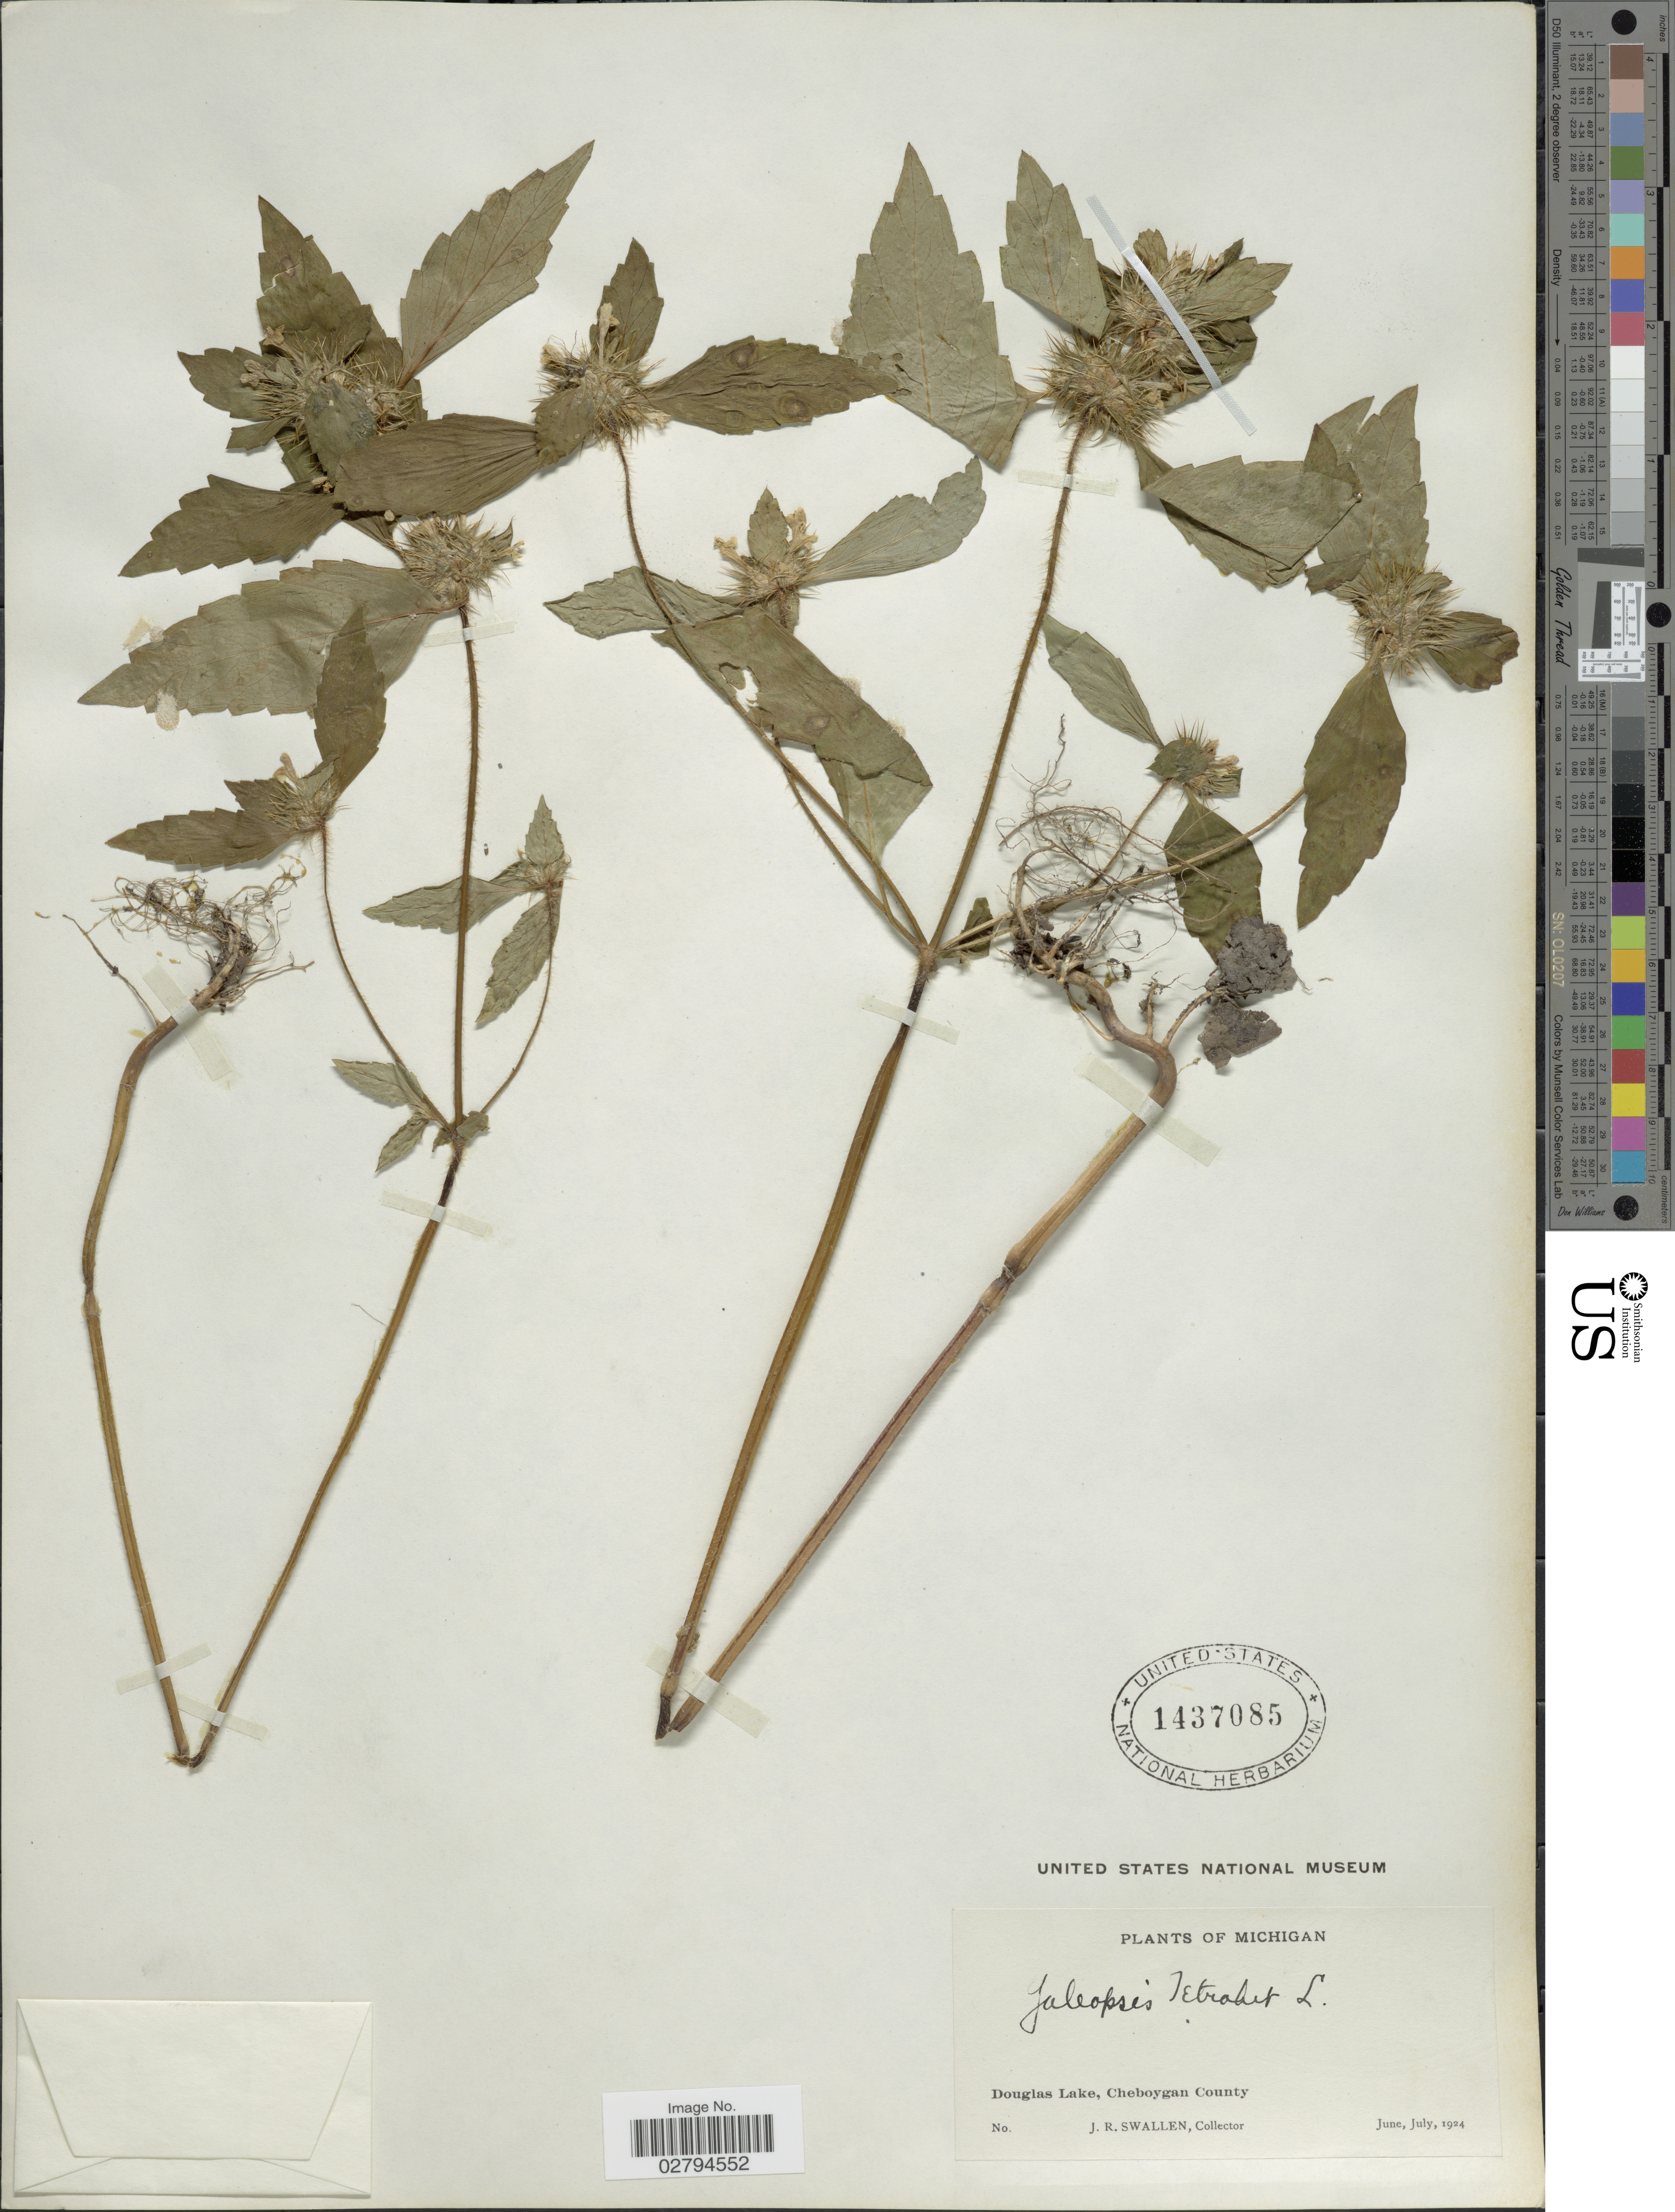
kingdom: Plantae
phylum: Tracheophyta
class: Magnoliopsida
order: Lamiales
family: Lamiaceae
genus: Galeopsis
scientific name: Galeopsis tetrahit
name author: L.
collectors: J. R. Swallen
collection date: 1924-06/1924-07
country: United States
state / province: Michigan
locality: Douglas Lake, Cheboygan County.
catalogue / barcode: US 1437085